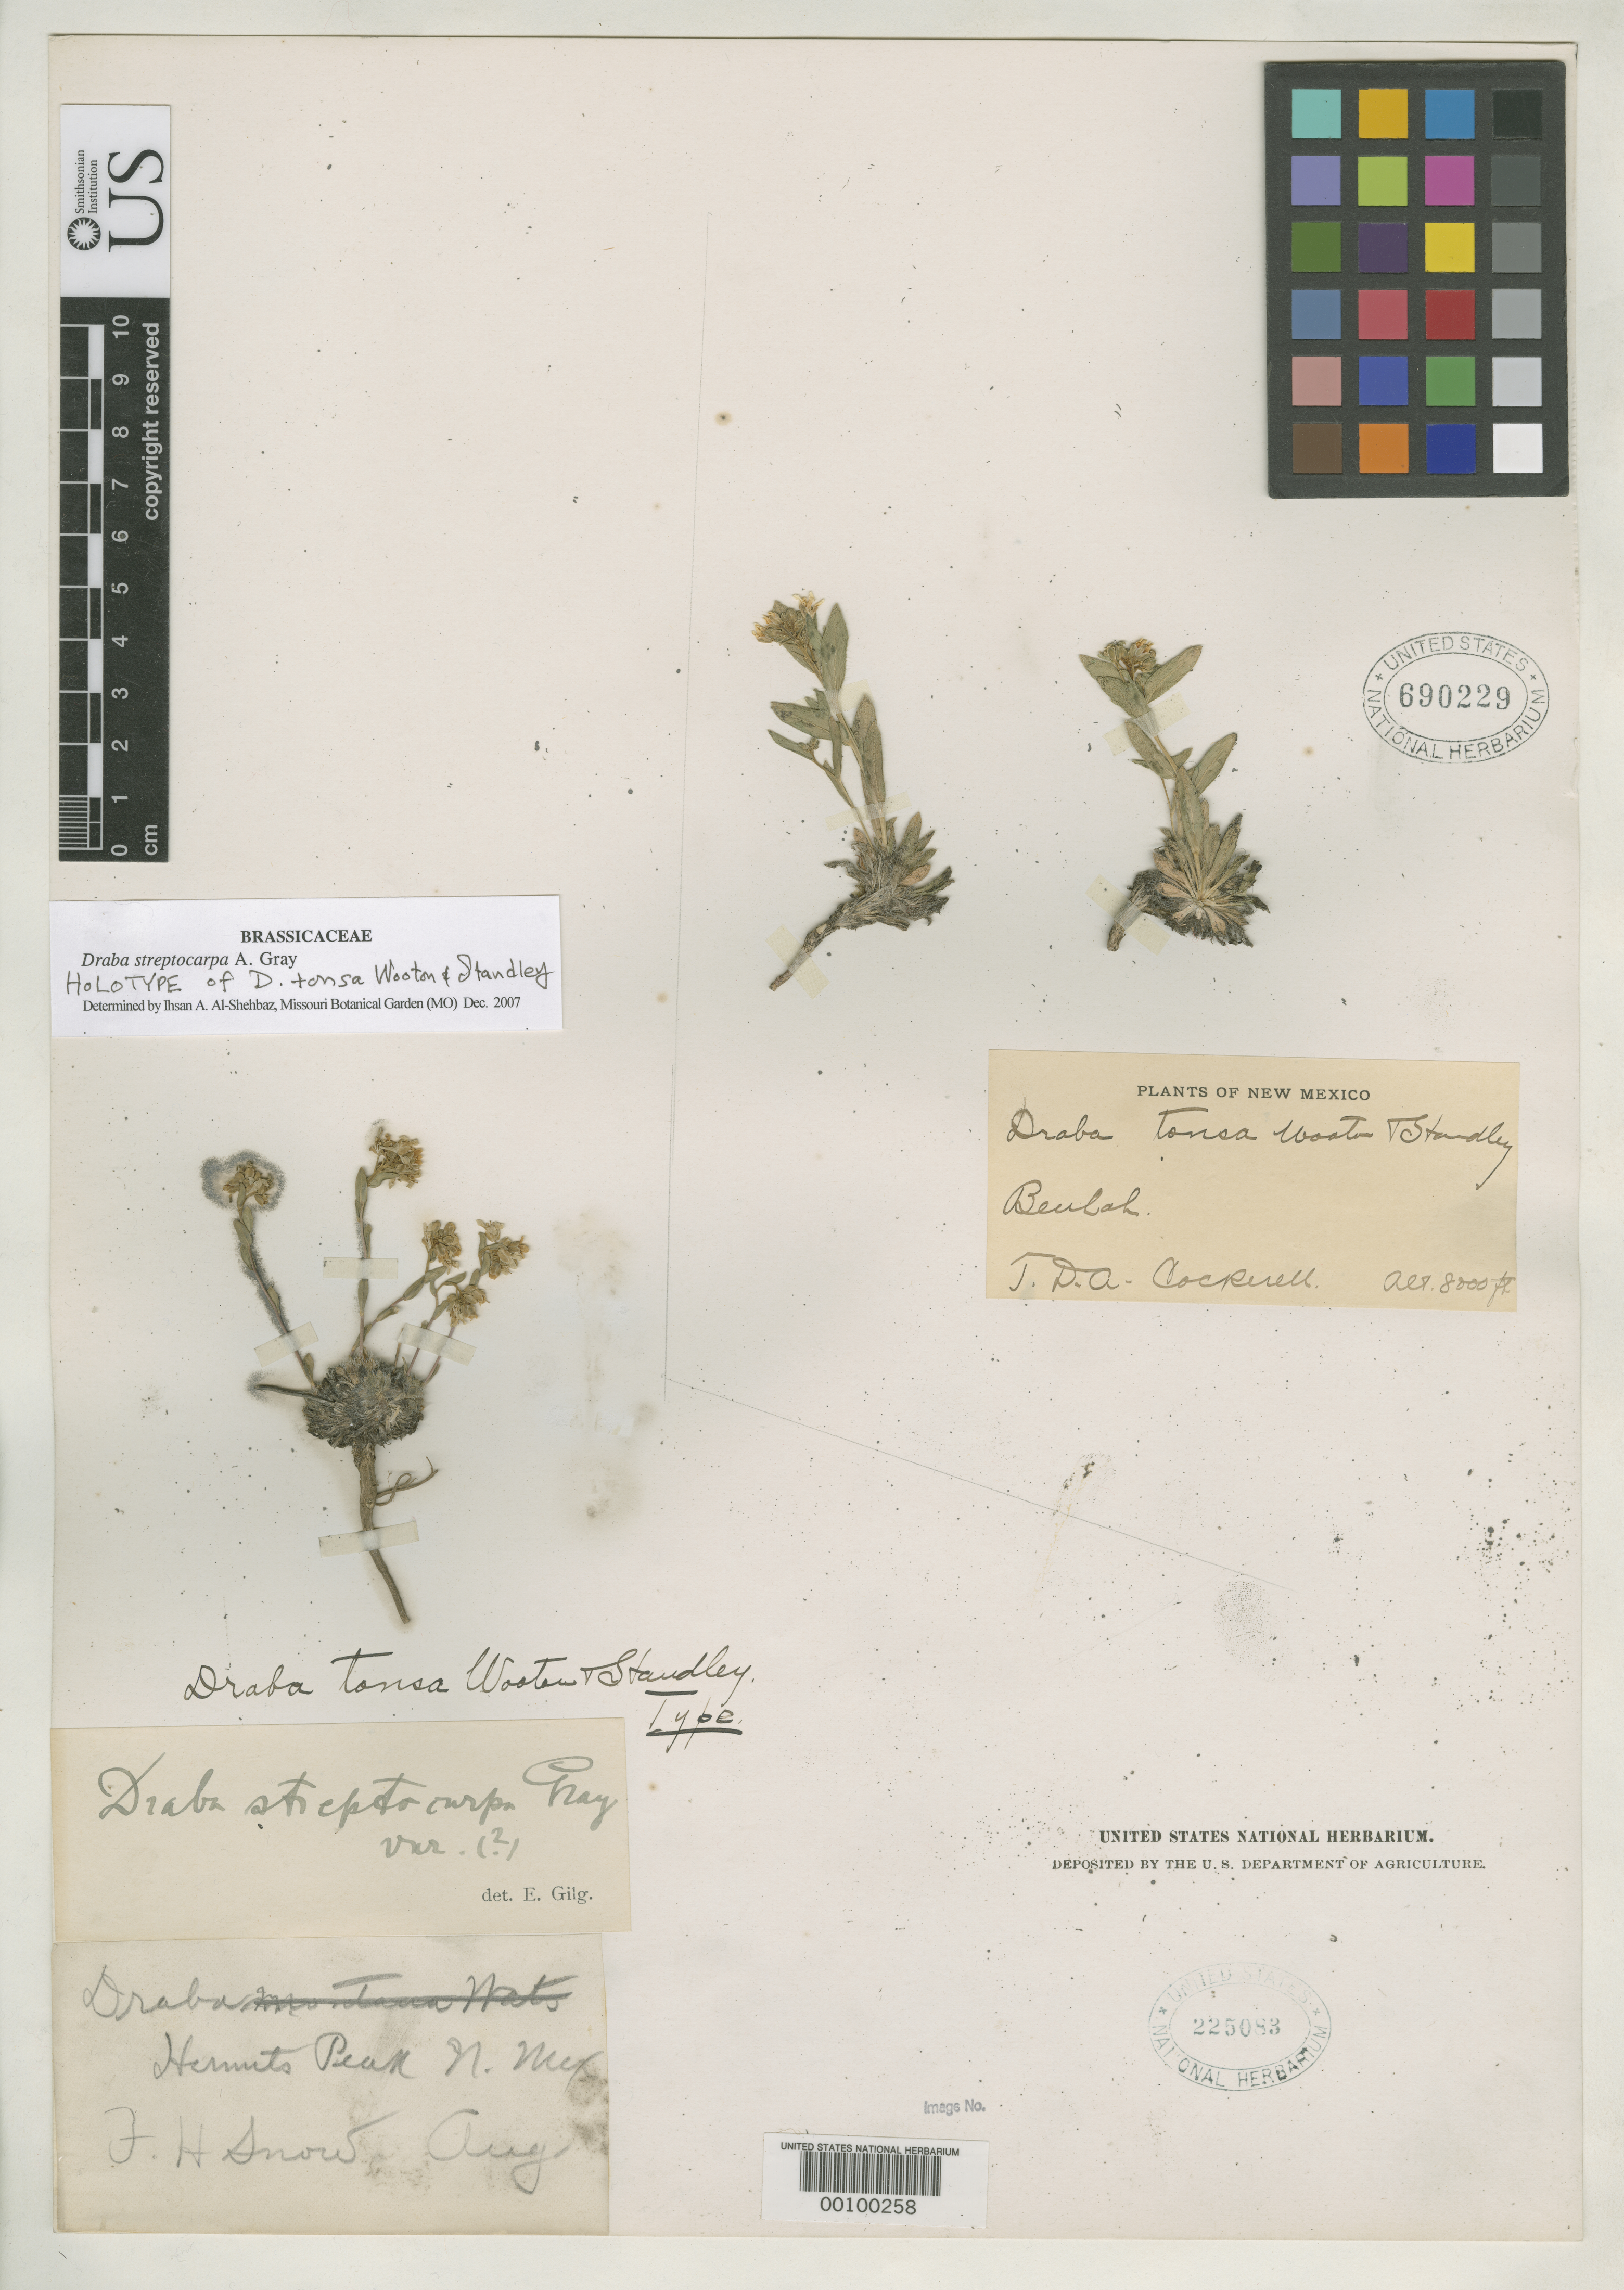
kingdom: Plantae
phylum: Tracheophyta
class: Magnoliopsida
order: Brassicales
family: Brassicaceae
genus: Draba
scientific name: Draba tonsa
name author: Wooton & Standl.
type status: Holotype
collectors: F. H. Snow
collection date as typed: Aug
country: United States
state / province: New Mexico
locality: Las Vegas Mts., Hermits Peak.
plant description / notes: Sheet mounted with second collection which is not part of type (Cockerell s.n., USNH 690229).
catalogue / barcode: US 225083